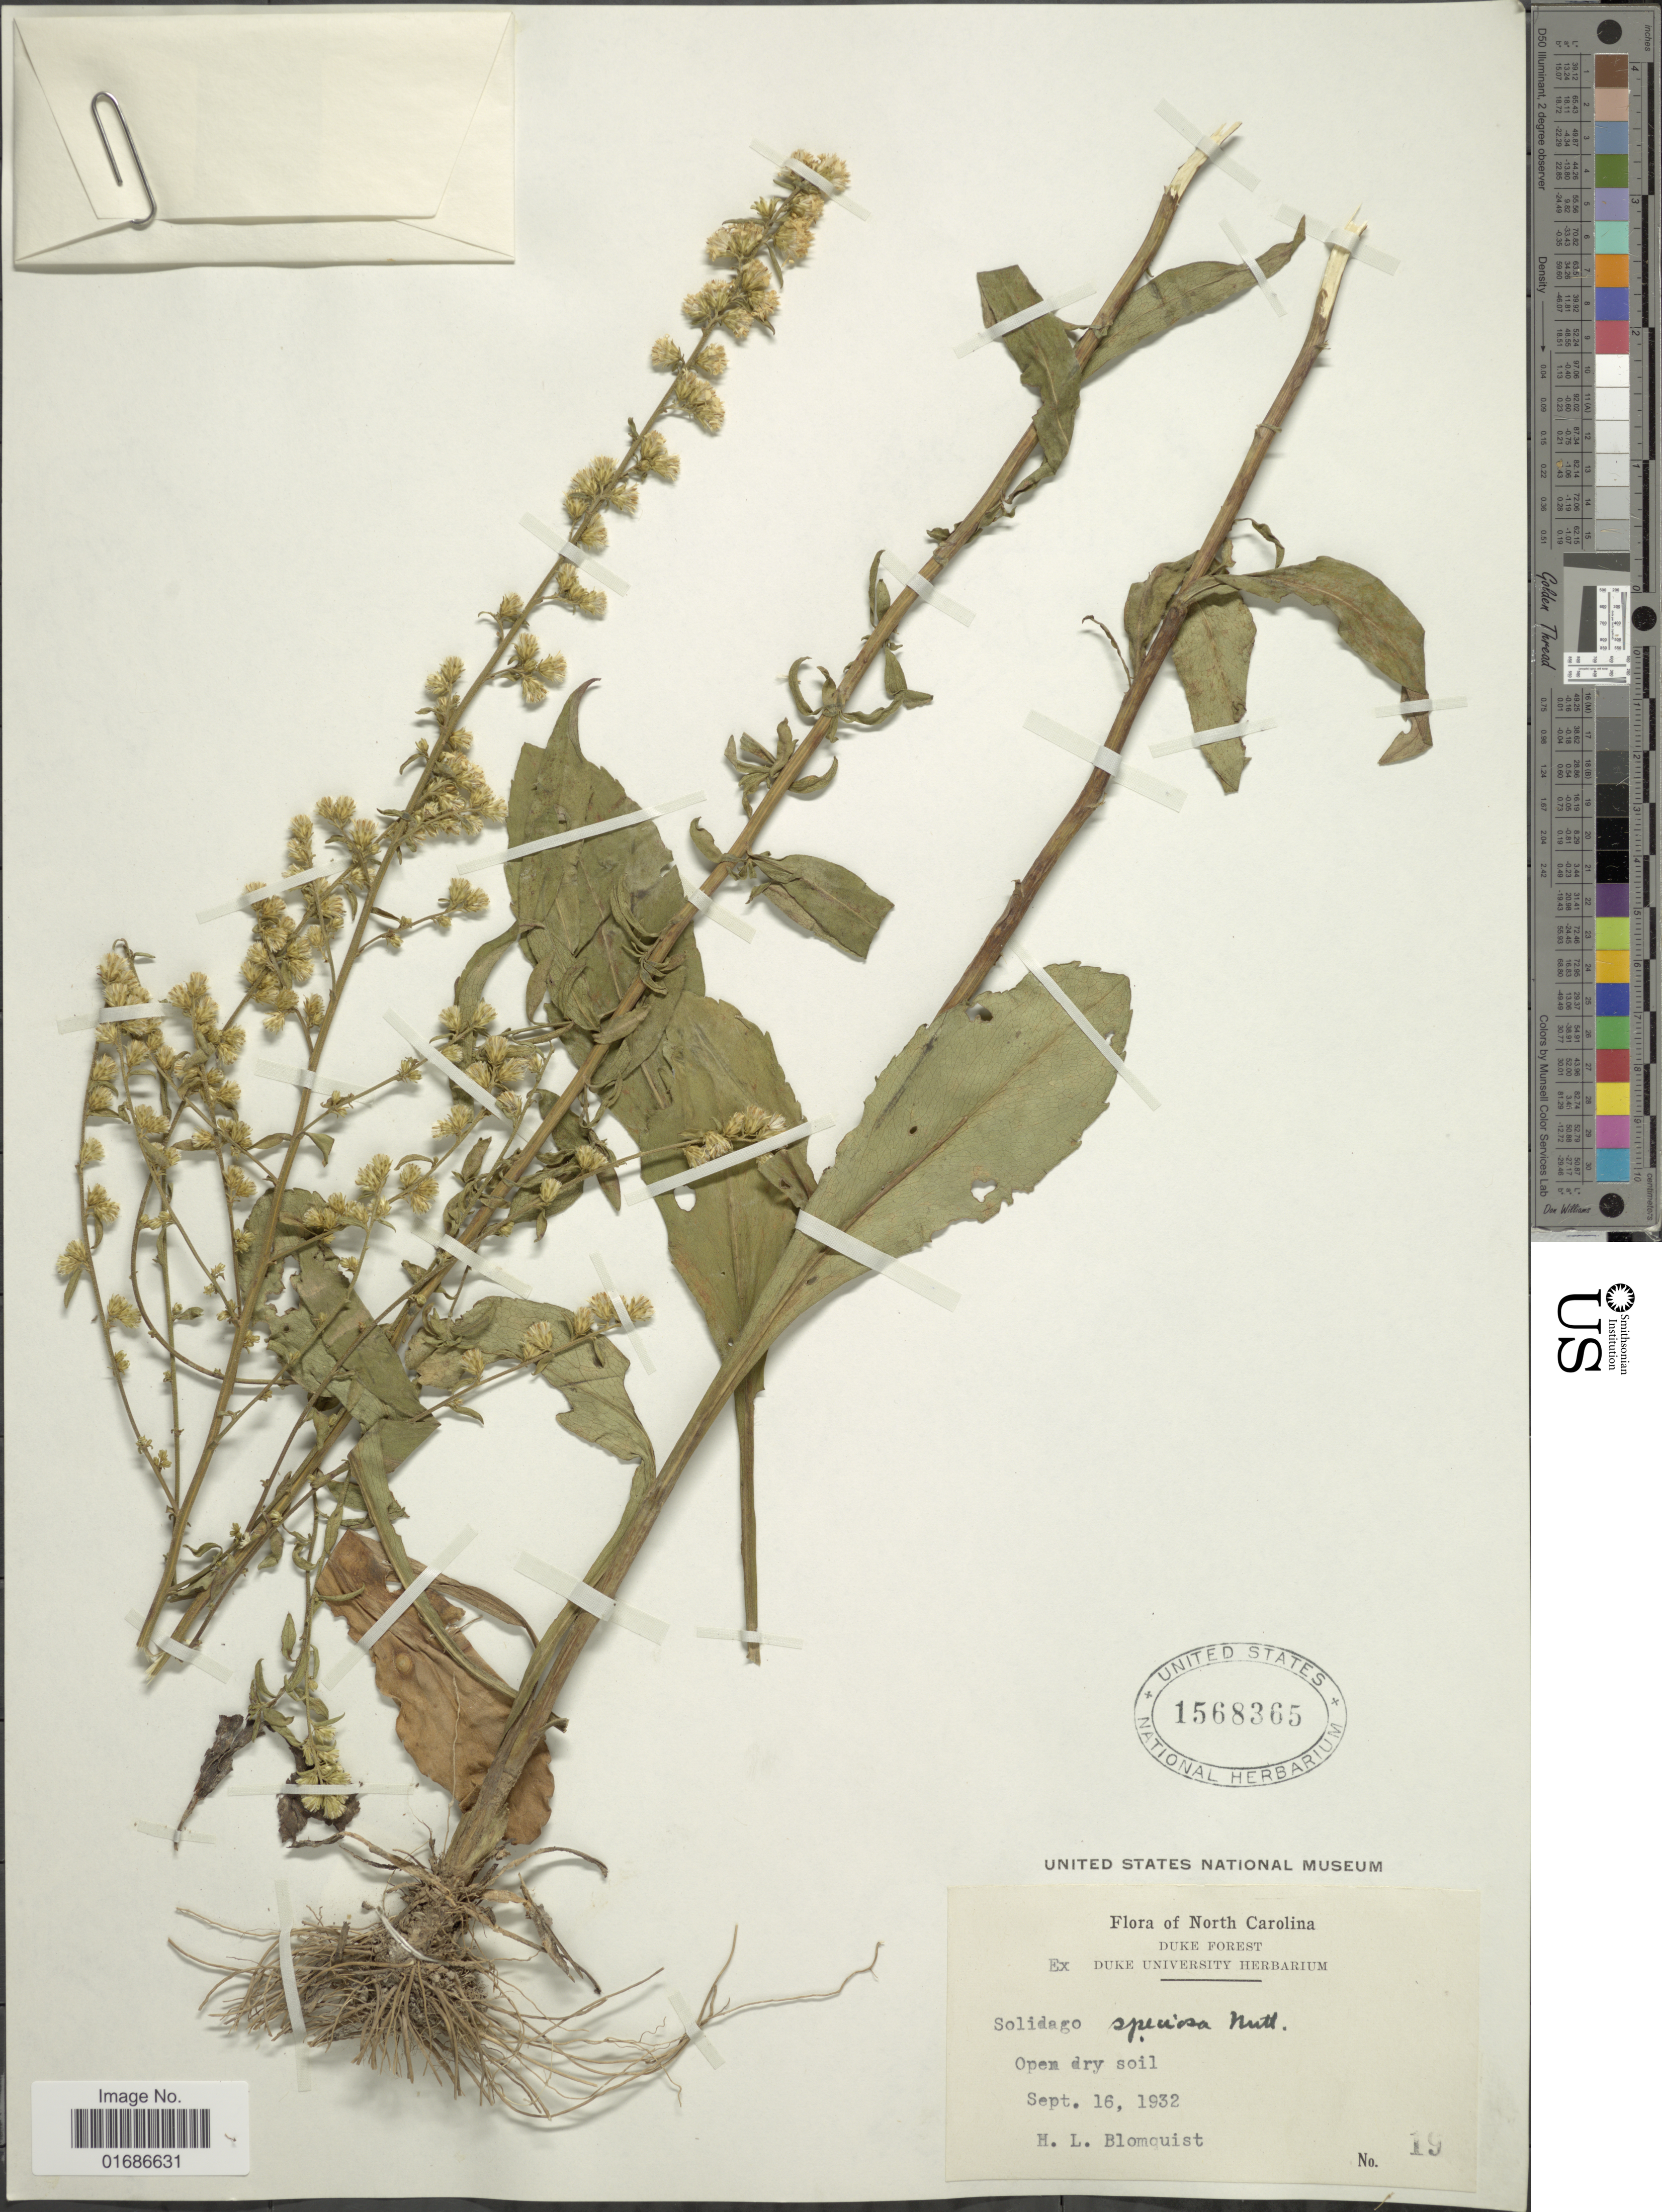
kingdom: Plantae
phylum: Tracheophyta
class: Magnoliopsida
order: Asterales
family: Asteraceae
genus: Solidago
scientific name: Solidago erecta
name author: Pursh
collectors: H. Blomquist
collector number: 19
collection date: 1932-09-16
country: United States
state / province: North Carolina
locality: Open dry soil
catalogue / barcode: US 1568365